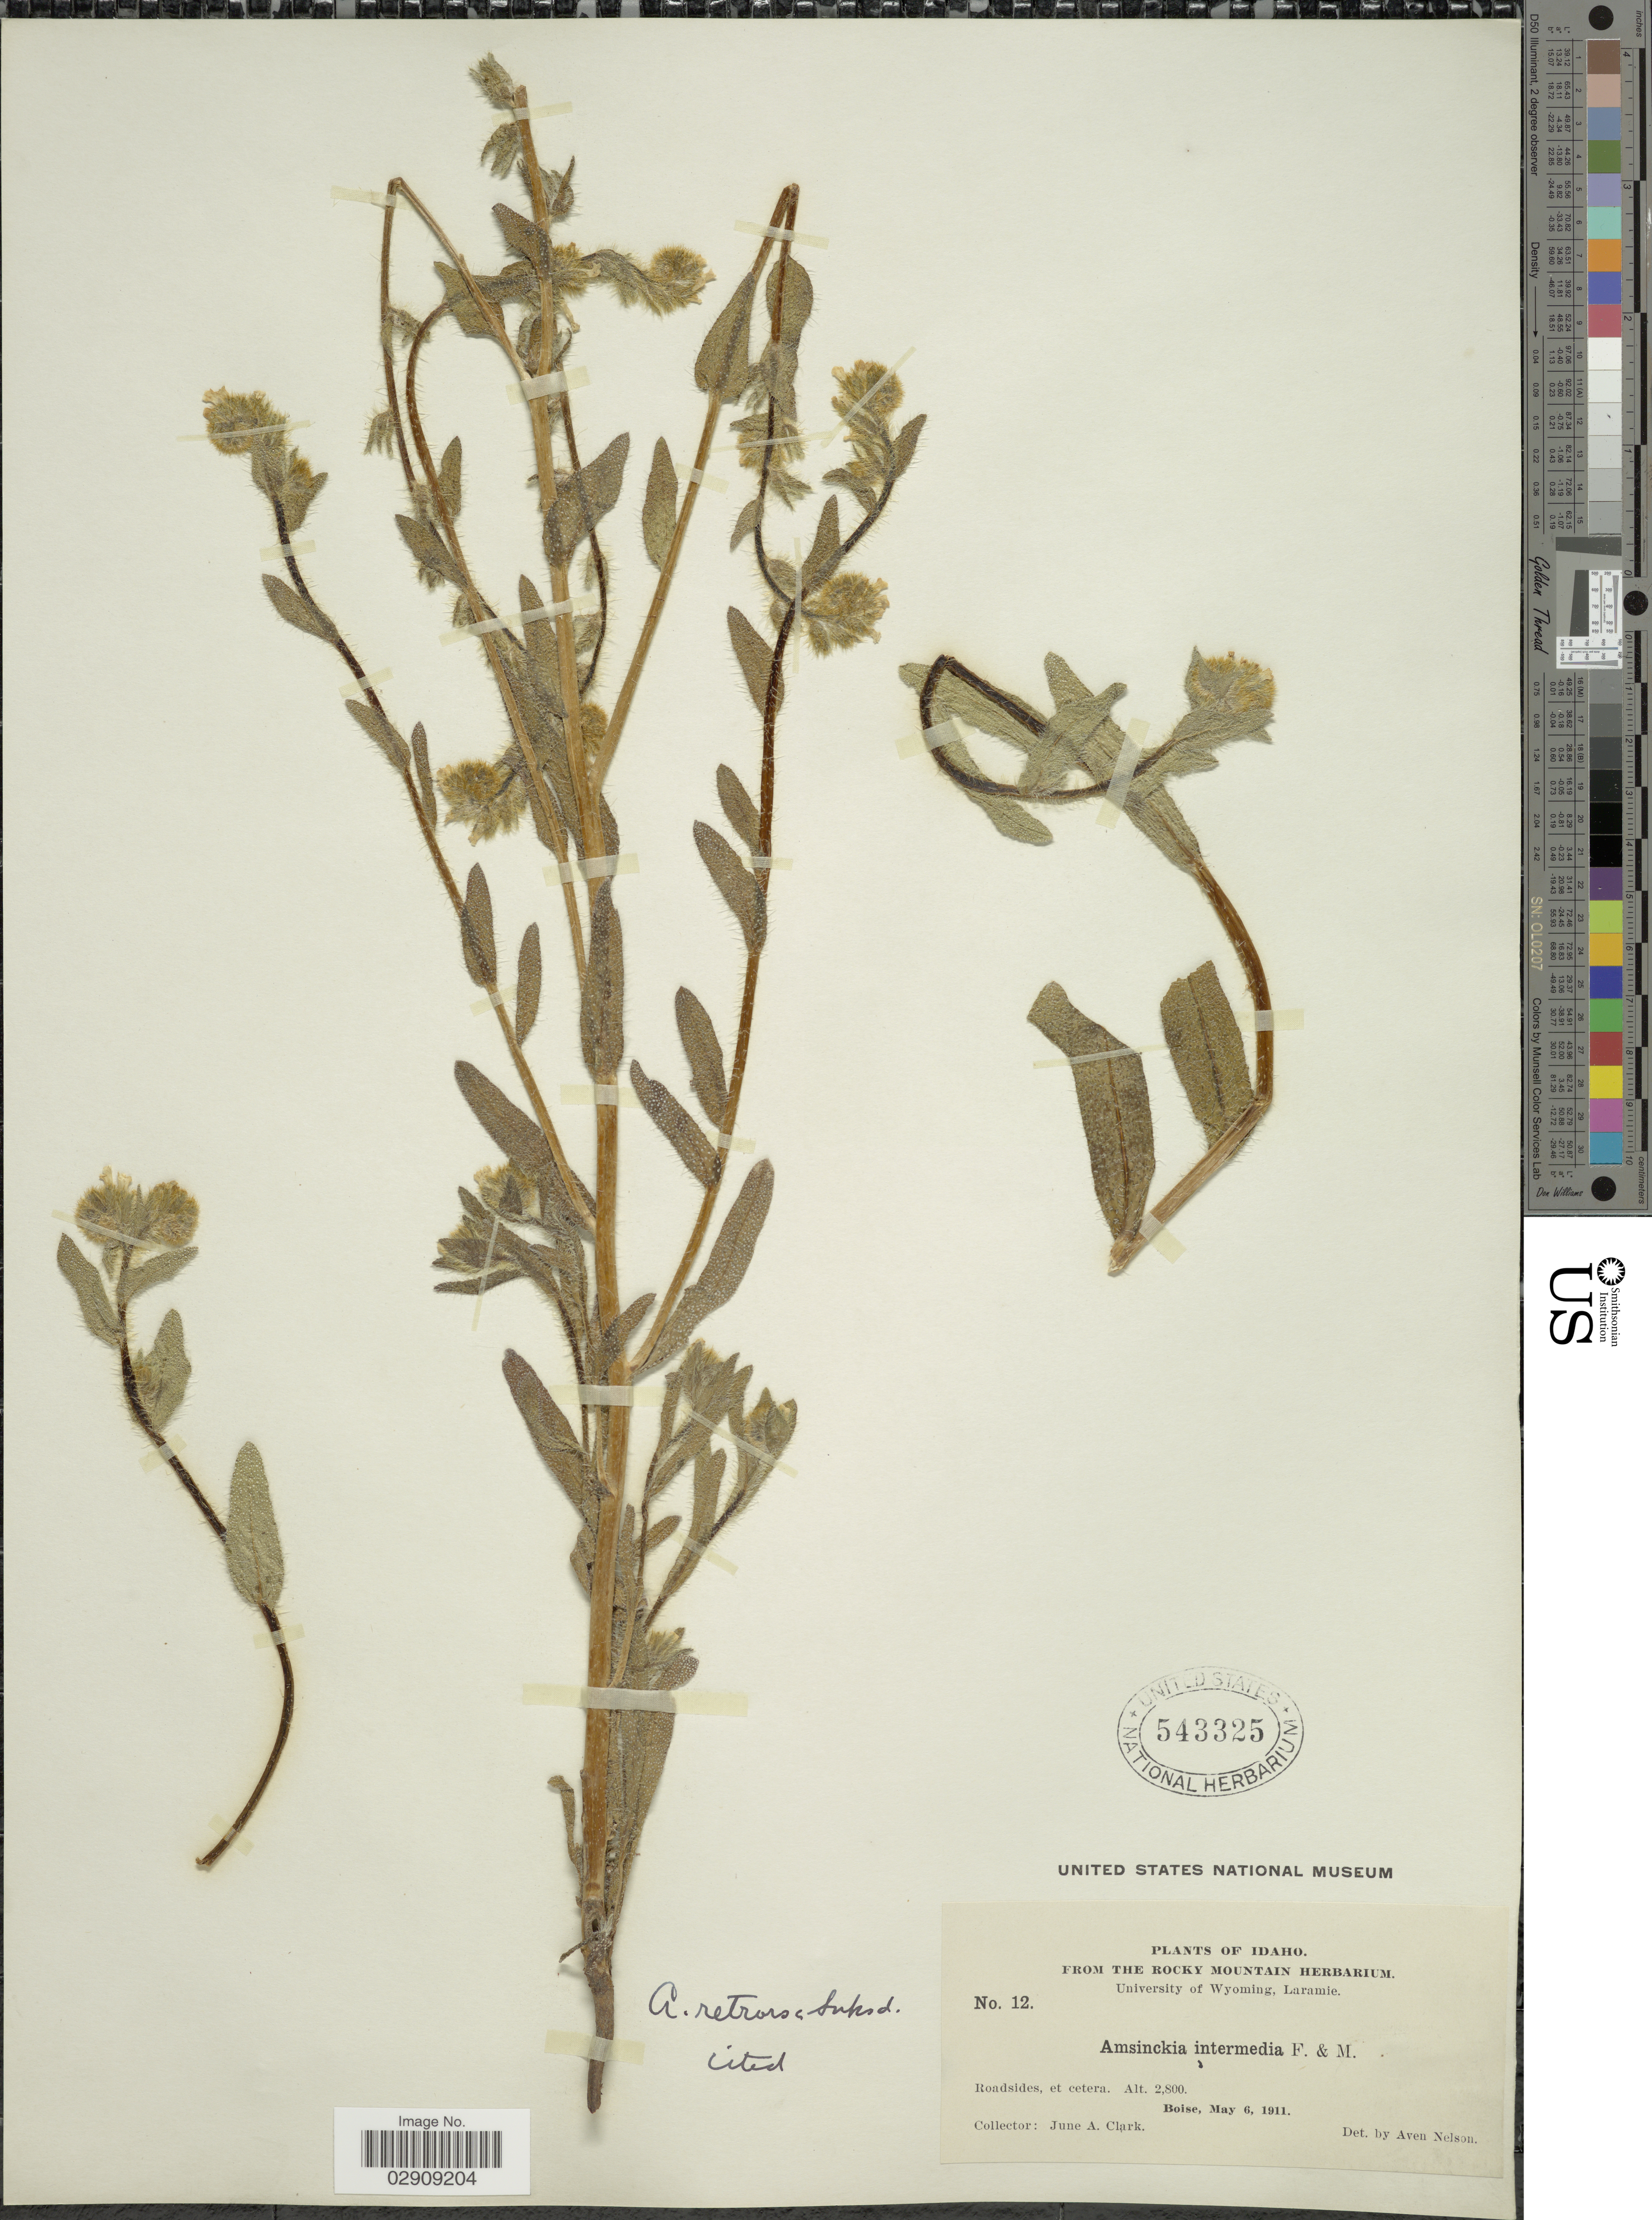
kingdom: Plantae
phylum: Tracheophyta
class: Magnoliopsida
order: Boraginales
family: Boraginaceae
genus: Amsinckia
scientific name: Amsinckia menziesii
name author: A. Nelson & J.F. Macbr.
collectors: J. A. Clark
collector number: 12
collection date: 1911-05-06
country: United States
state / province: Idaho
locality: Boise.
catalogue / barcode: US 543325